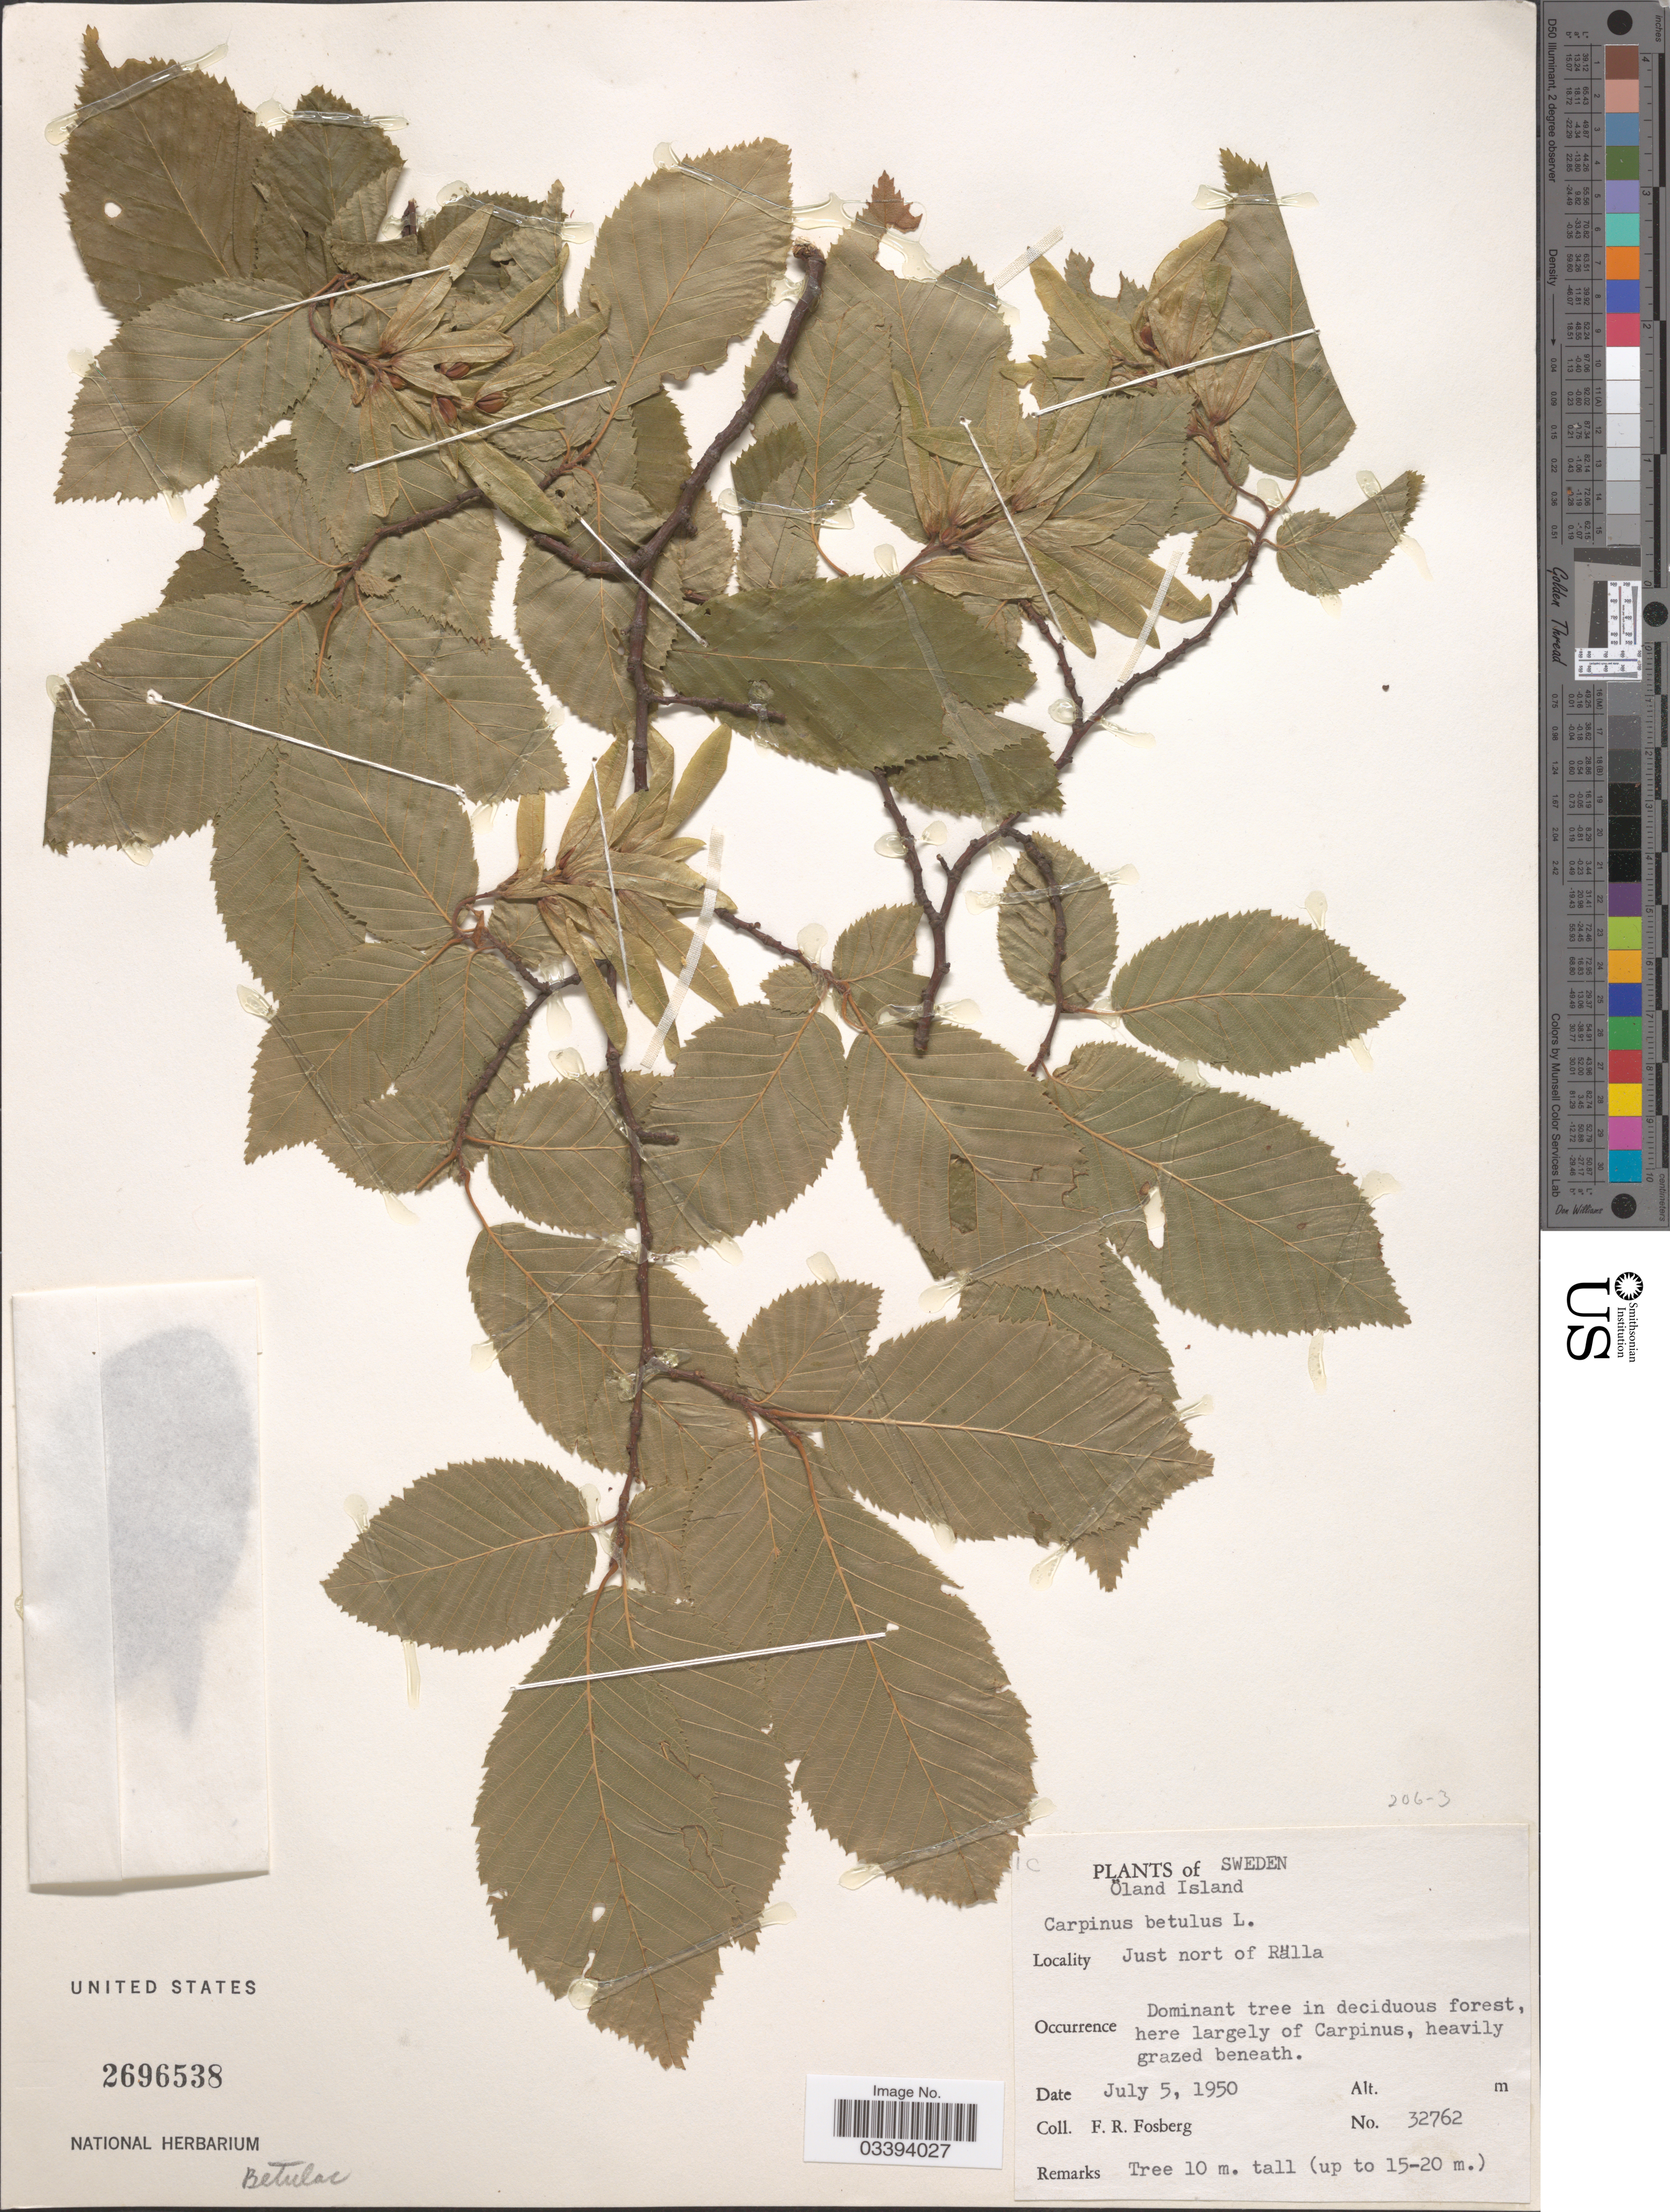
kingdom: Plantae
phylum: Tracheophyta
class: Magnoliopsida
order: Fagales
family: Betulaceae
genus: Carpinus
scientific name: Carpinus betulus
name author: L.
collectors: F. R. Fosberg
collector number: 32762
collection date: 1950-07-05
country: Sweden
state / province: Kalmar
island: Oland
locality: Öland Island. Just nort of Rälla.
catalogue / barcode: US 2696538